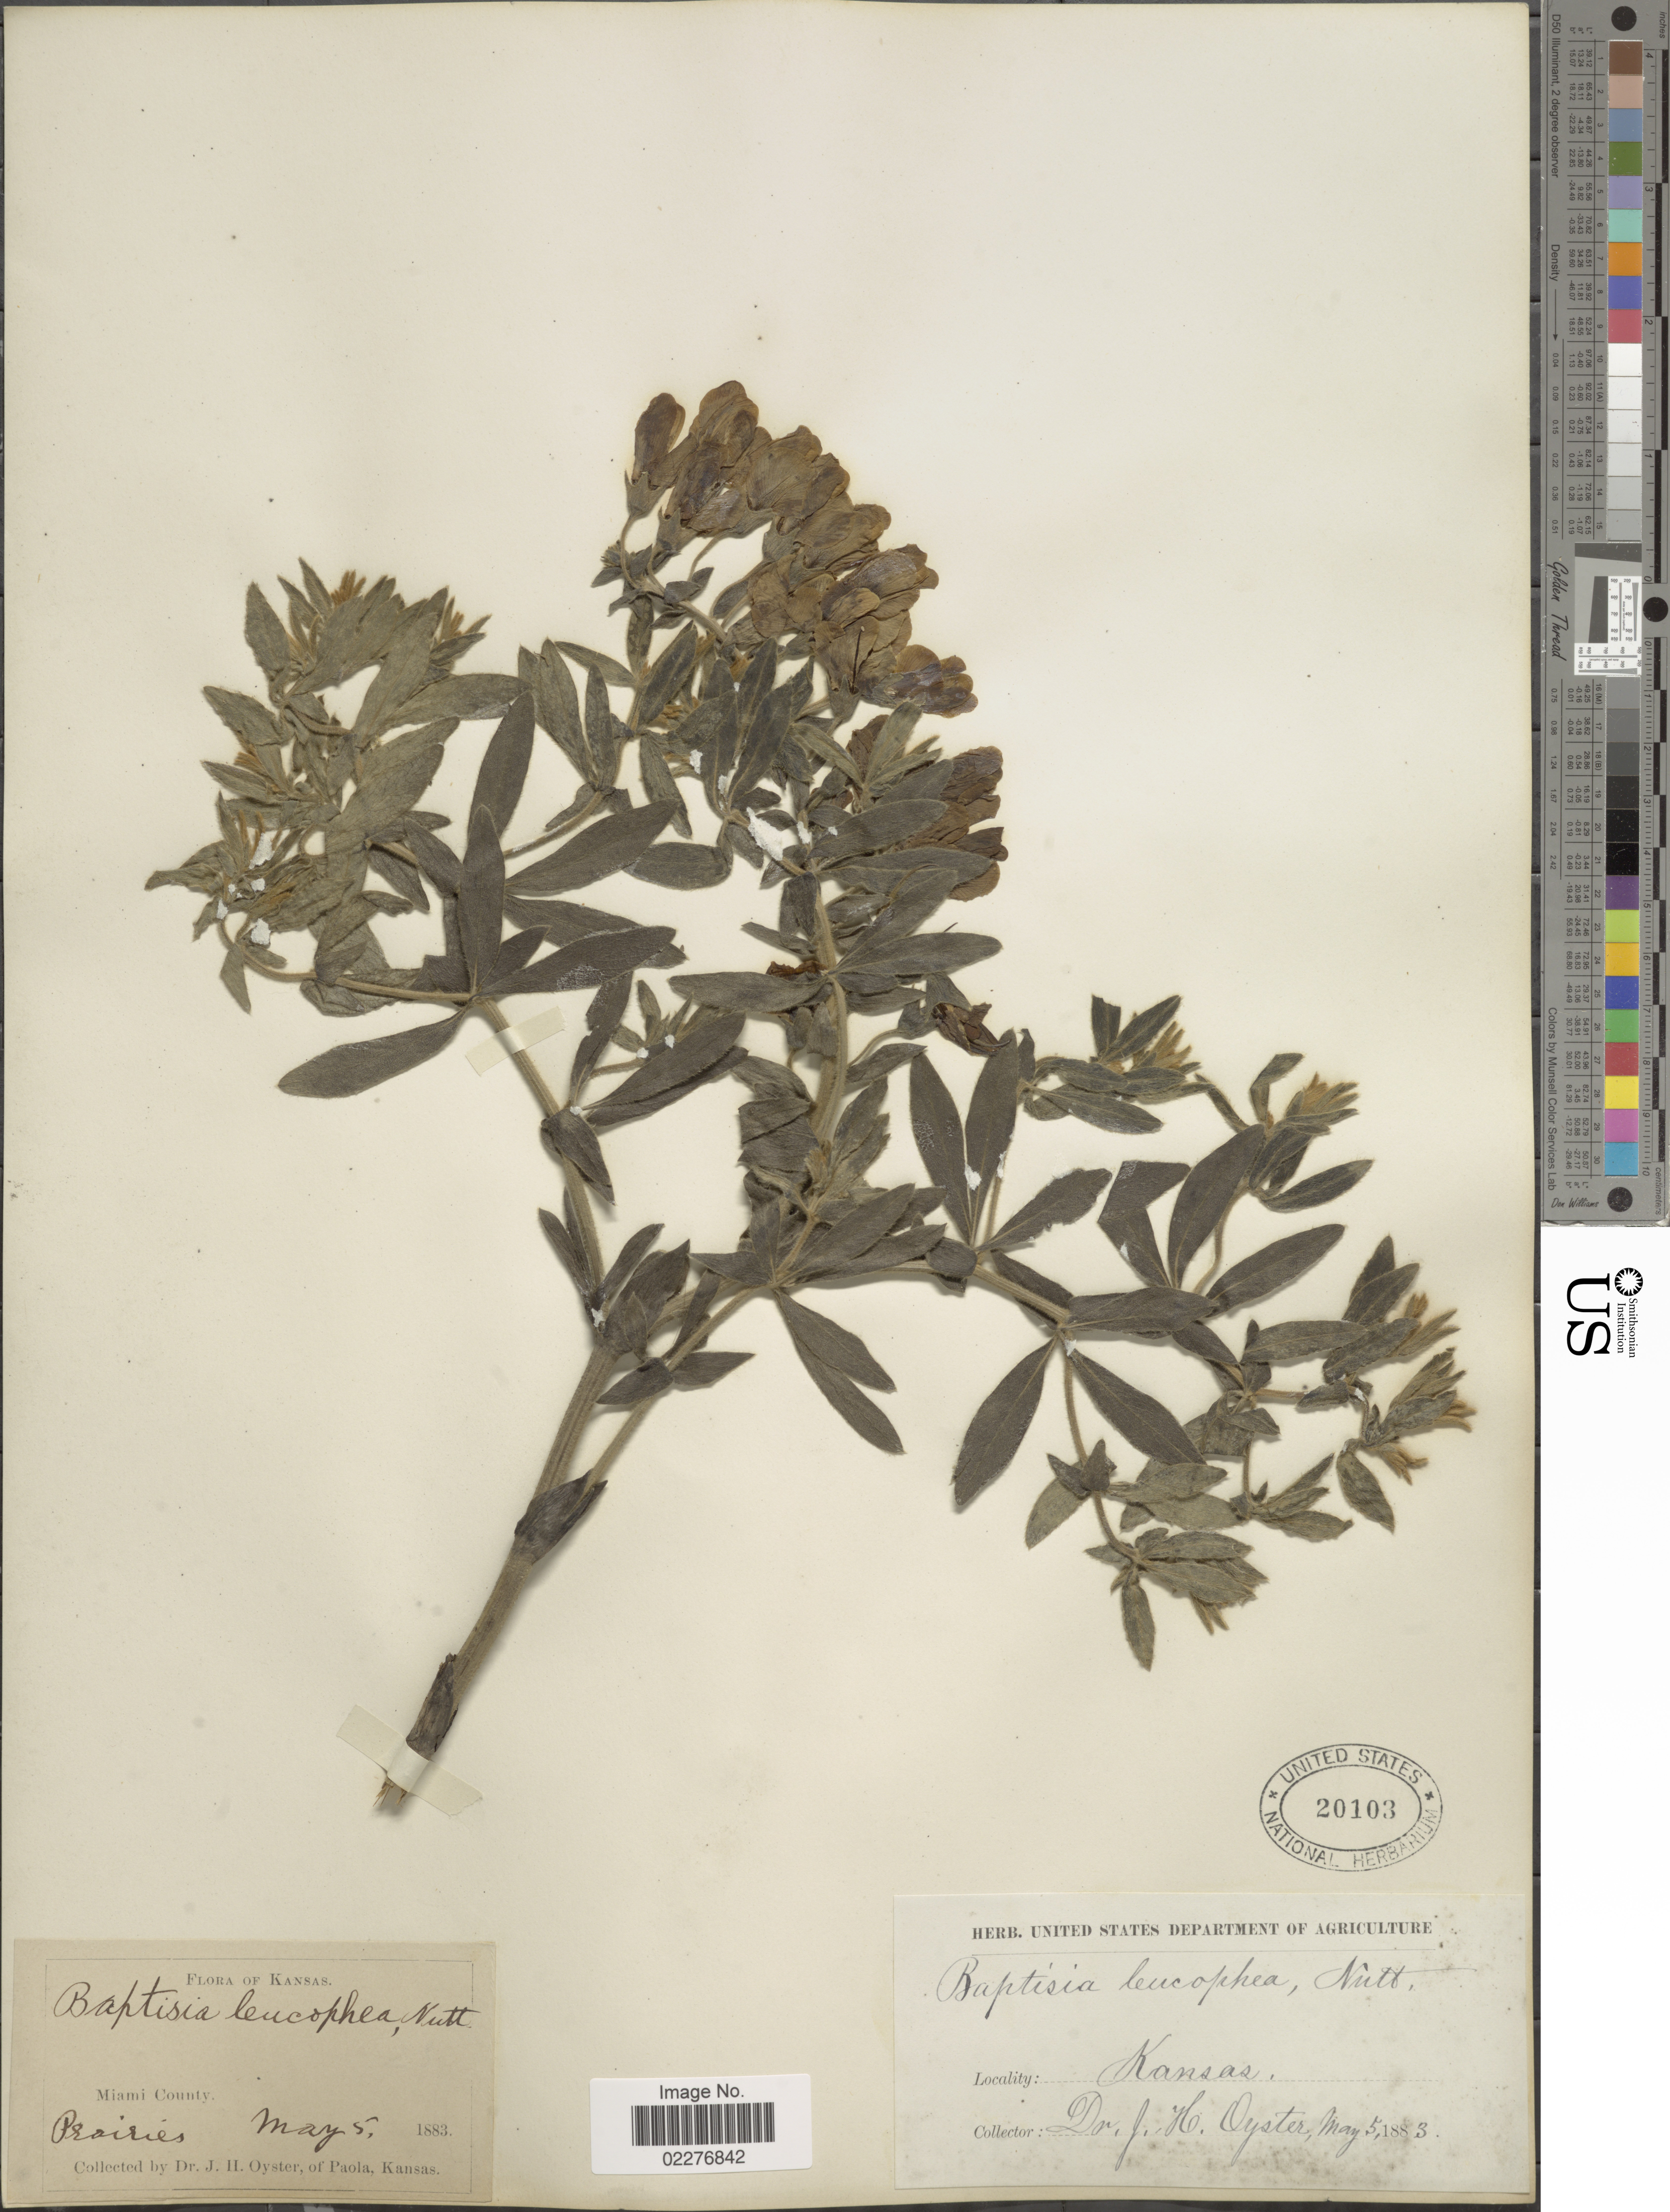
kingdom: Plantae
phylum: Tracheophyta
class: Magnoliopsida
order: Fabales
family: Fabaceae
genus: Baptisia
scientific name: Baptisia leucophaea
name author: Nutt.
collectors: J. H. Oyster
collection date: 1883-05-05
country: United States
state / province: Kansas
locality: Miami County, Prairies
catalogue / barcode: US 20103